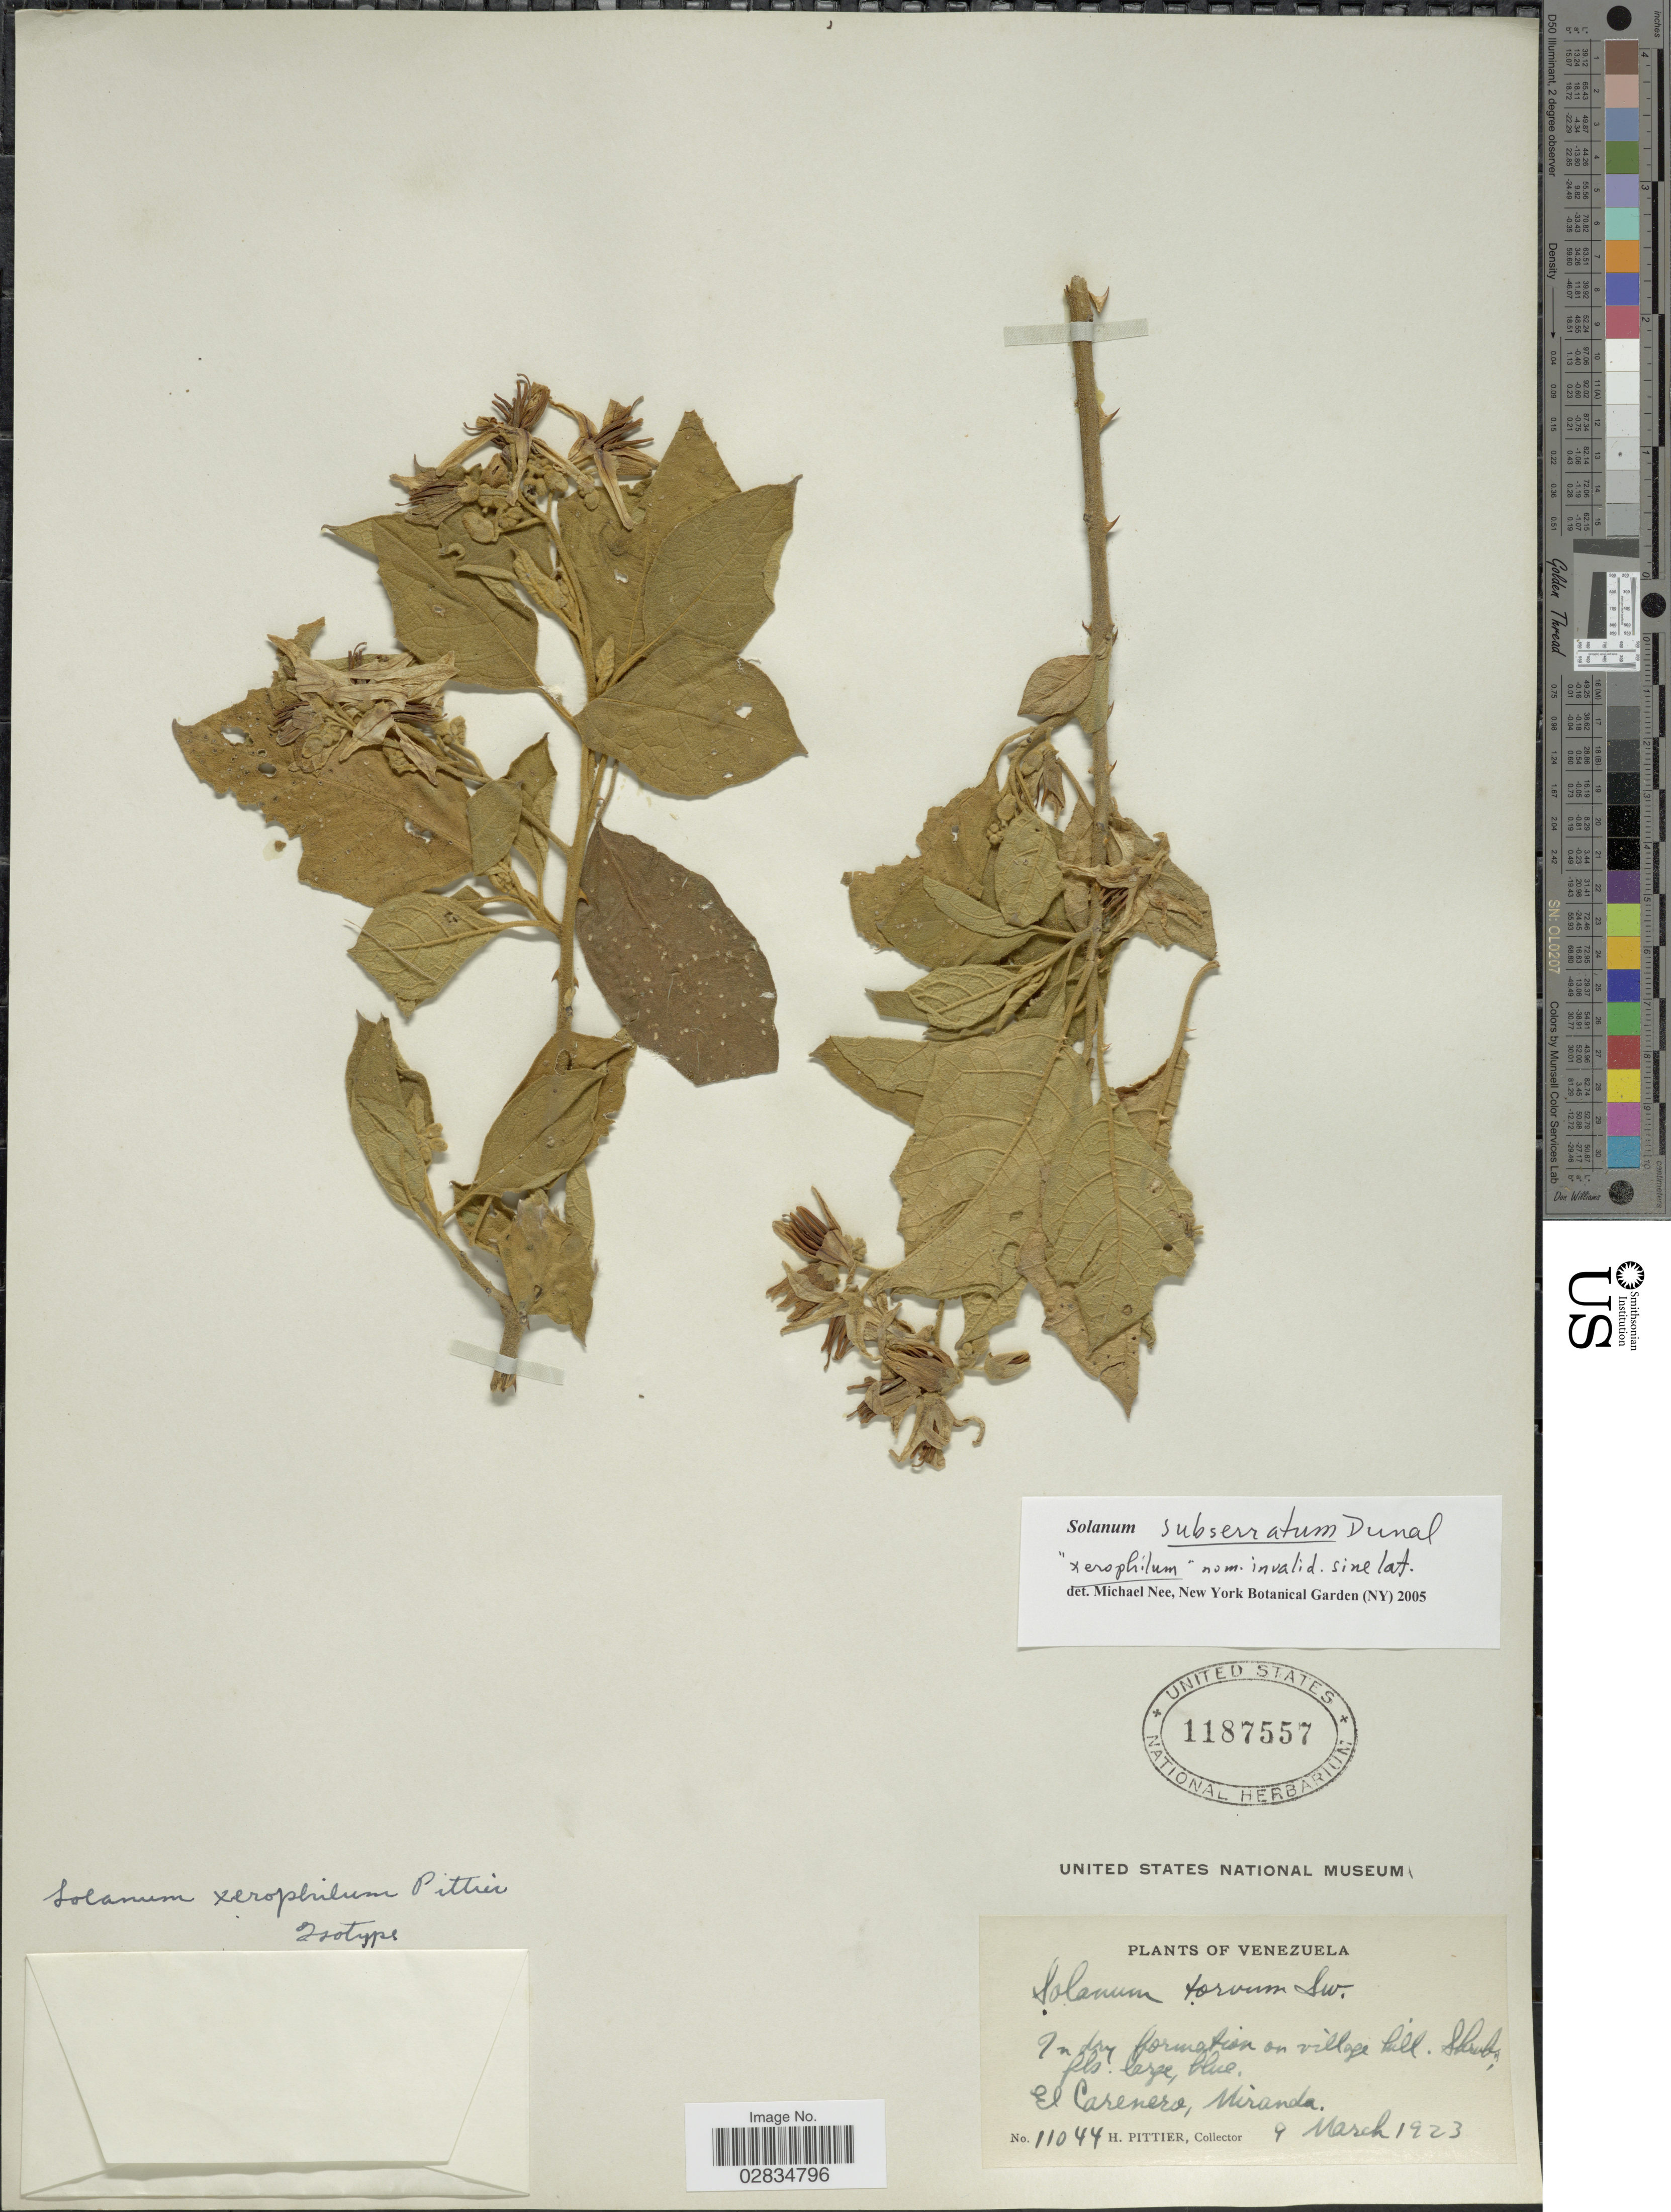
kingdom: Plantae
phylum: Tracheophyta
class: Magnoliopsida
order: Solanales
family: Solanaceae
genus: Solanum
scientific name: Solanum subserratum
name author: Dunal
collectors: H. F. Pittier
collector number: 11044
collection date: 1923-03-09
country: Venezuela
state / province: Miranda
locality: El Carenero.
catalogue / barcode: US 1187557